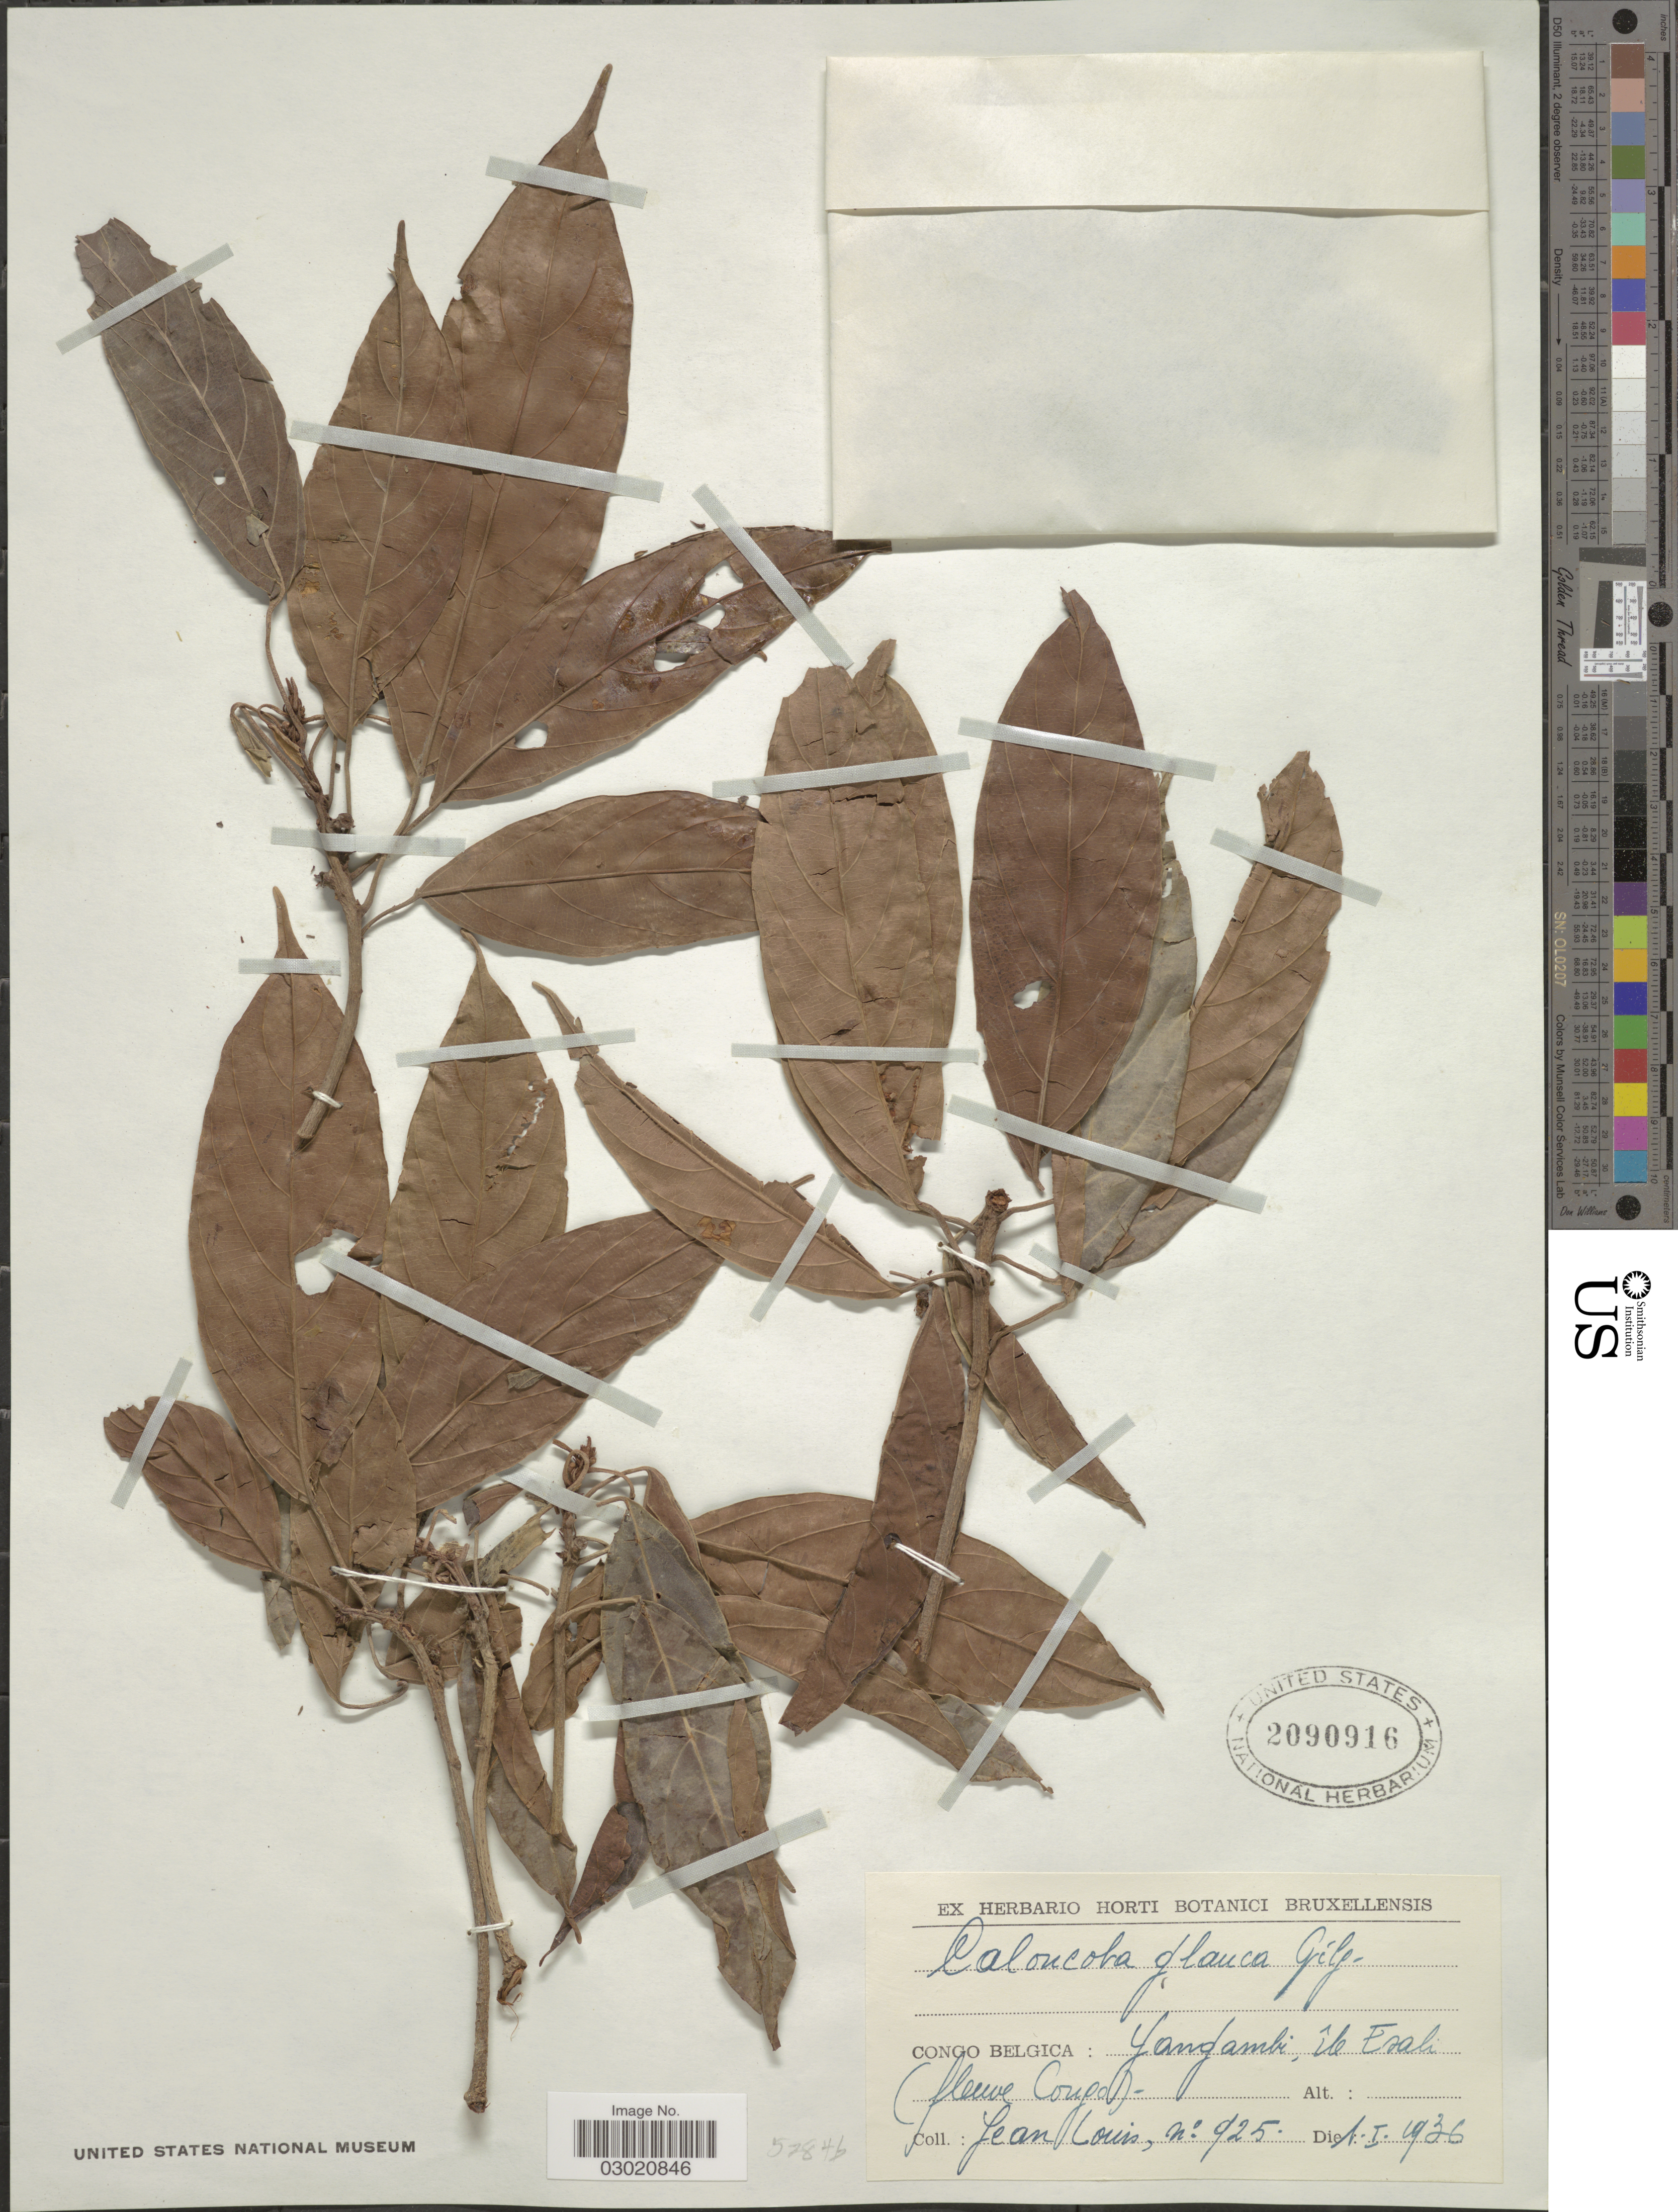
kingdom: Plantae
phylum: Tracheophyta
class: Magnoliopsida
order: Malpighiales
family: Achariaceae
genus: Caloncoba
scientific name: Caloncoba glauca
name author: (P. Beauv.) Gilg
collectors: J. Louis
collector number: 925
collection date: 1936-01-01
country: Congo, Democratic Republic of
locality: Congo Belgica: Yangambi, île Esali (fleuve Congo).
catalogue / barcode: US 2090916